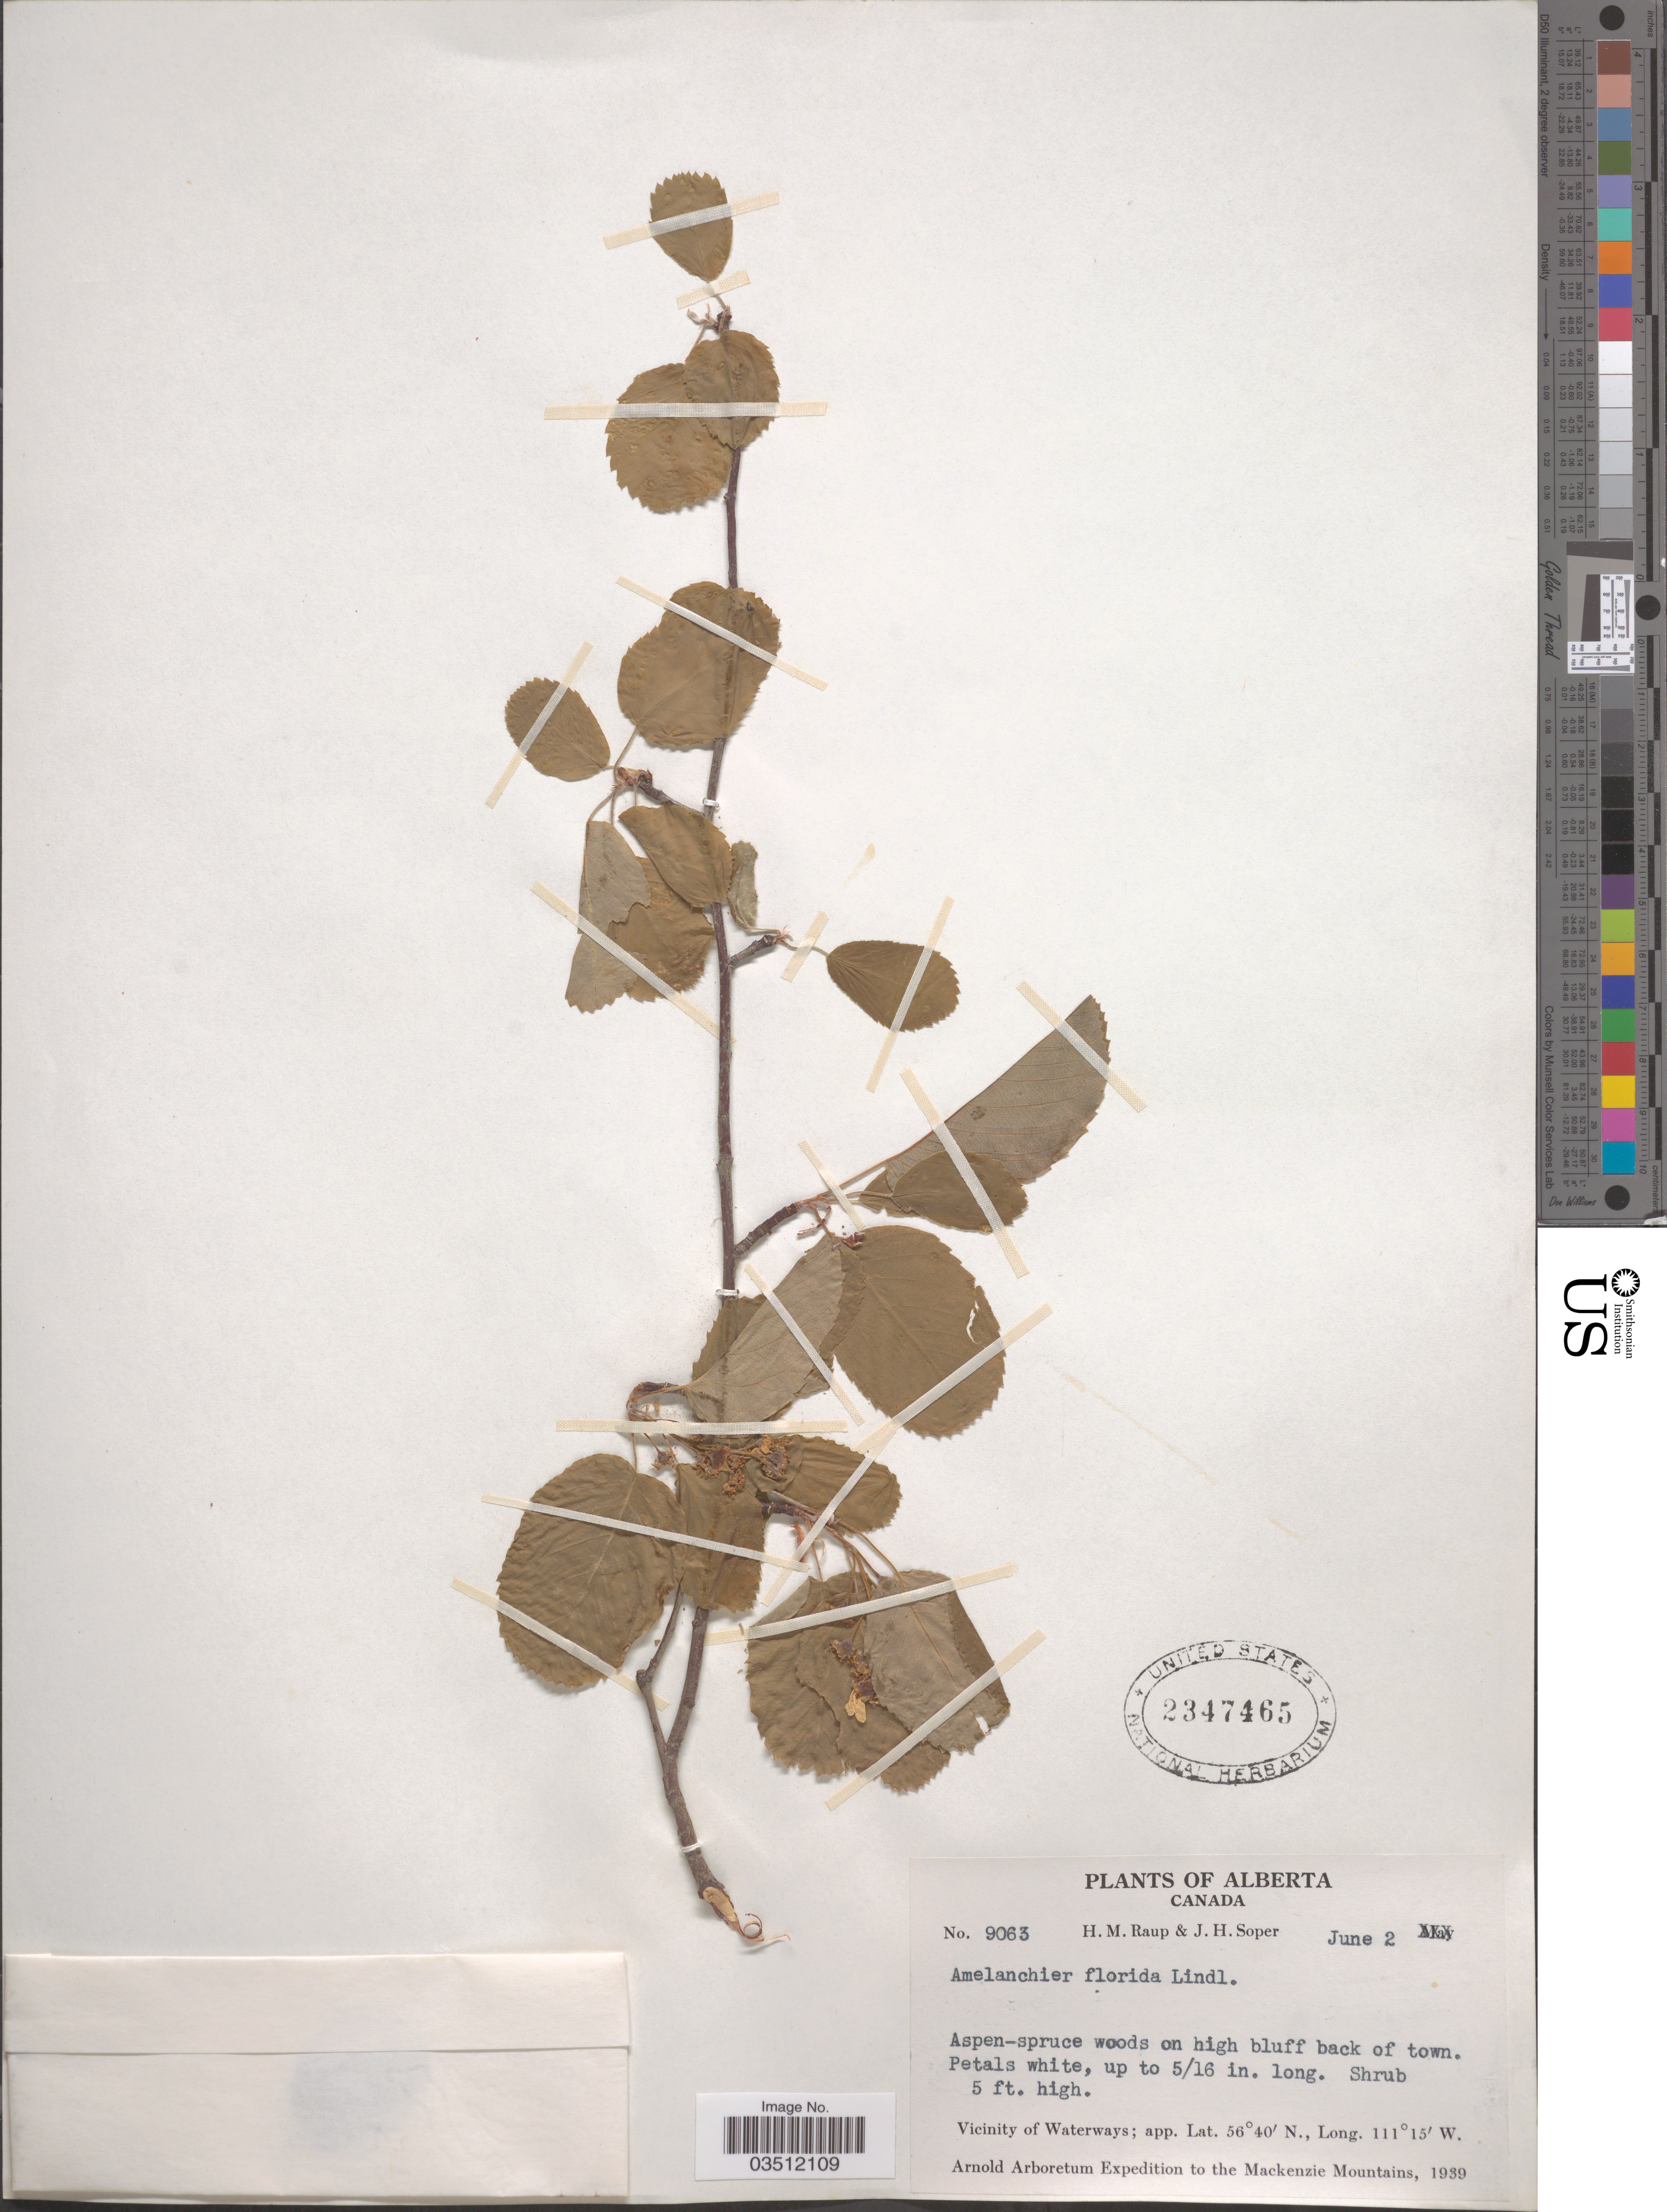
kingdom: Plantae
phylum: Tracheophyta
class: Magnoliopsida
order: Rosales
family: Rosaceae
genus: Amelanchier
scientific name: Amelanchier florida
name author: Lindl.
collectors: H. Raup & J. H. Soper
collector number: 9063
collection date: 1939-06-02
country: Canada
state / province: Alberta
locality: Aspen-spruce woods on high bluff back of town. Vicinity of Waterways. The Mackenzie Mountains.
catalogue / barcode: US 2347465